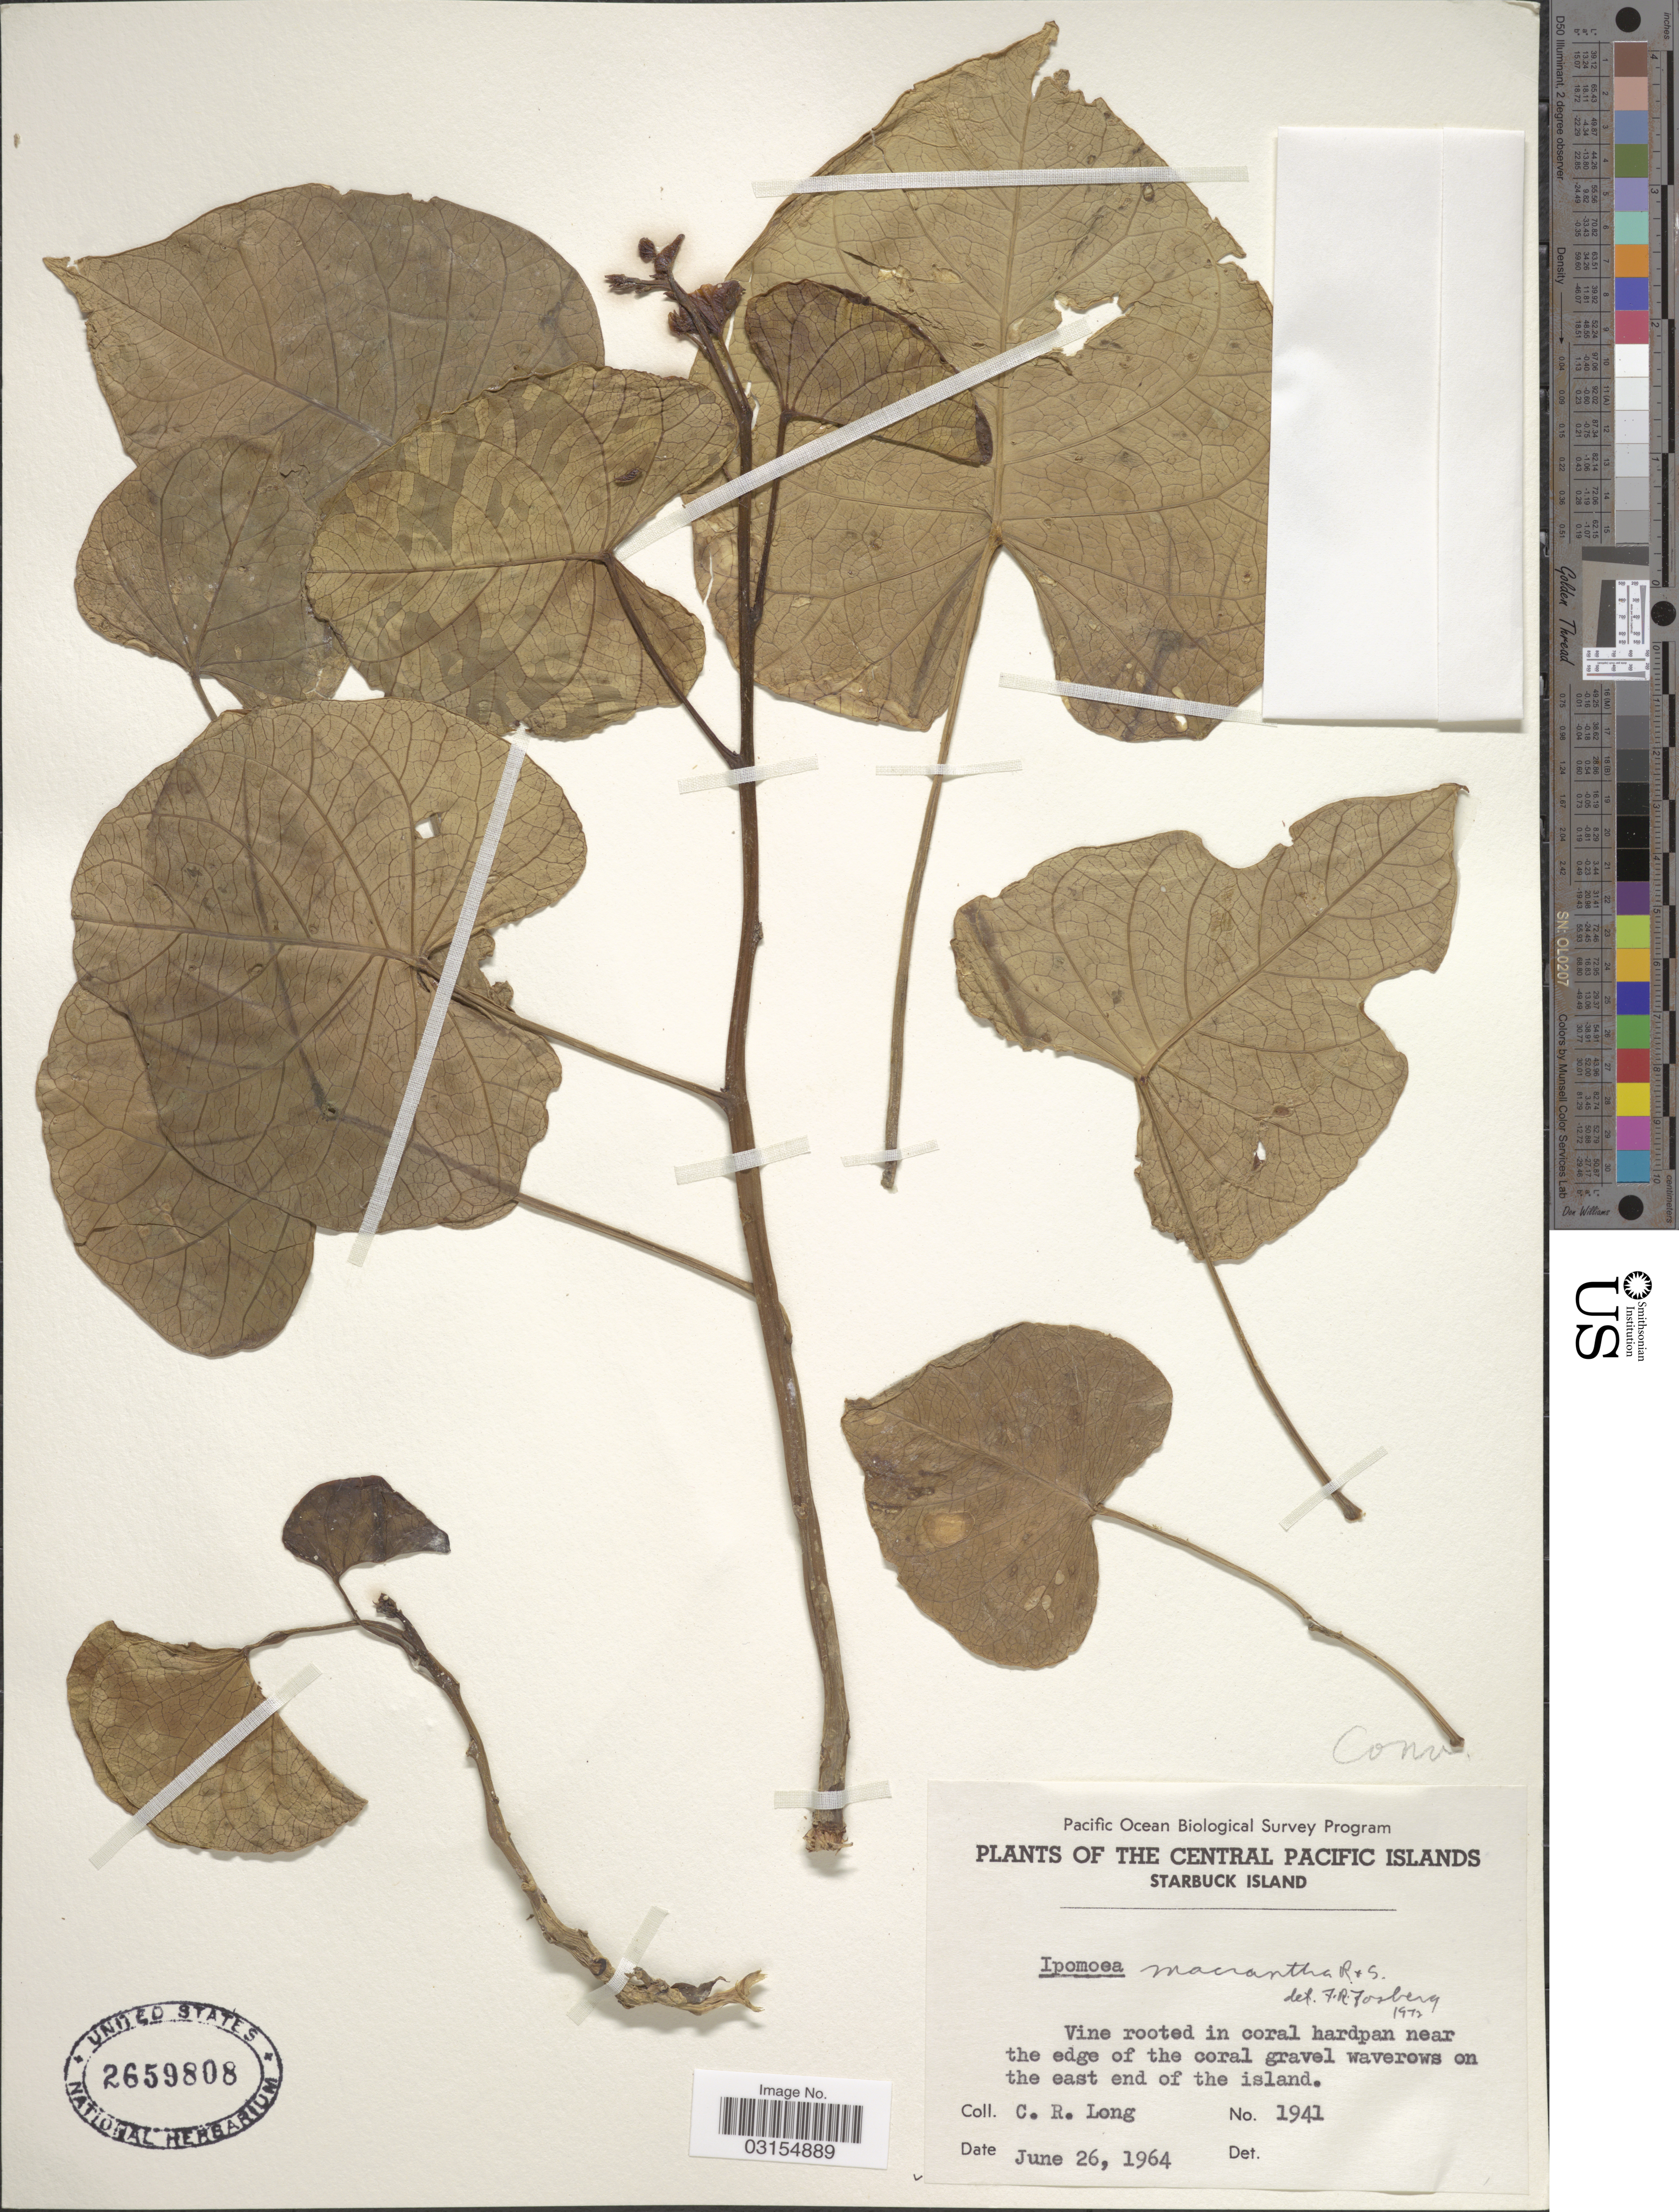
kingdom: Plantae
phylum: Tracheophyta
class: Magnoliopsida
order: Solanales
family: Convolvulaceae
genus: Ipomoea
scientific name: Ipomoea violacea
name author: L.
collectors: C. R. Long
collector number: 1941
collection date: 1964-06-26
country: Kiribati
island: Starbuck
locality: The Central Pacific Islands. Starbuck Island. In coral hardpan near the edge of the coral gravel waverows on the east end of the island.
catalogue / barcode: US 2659808